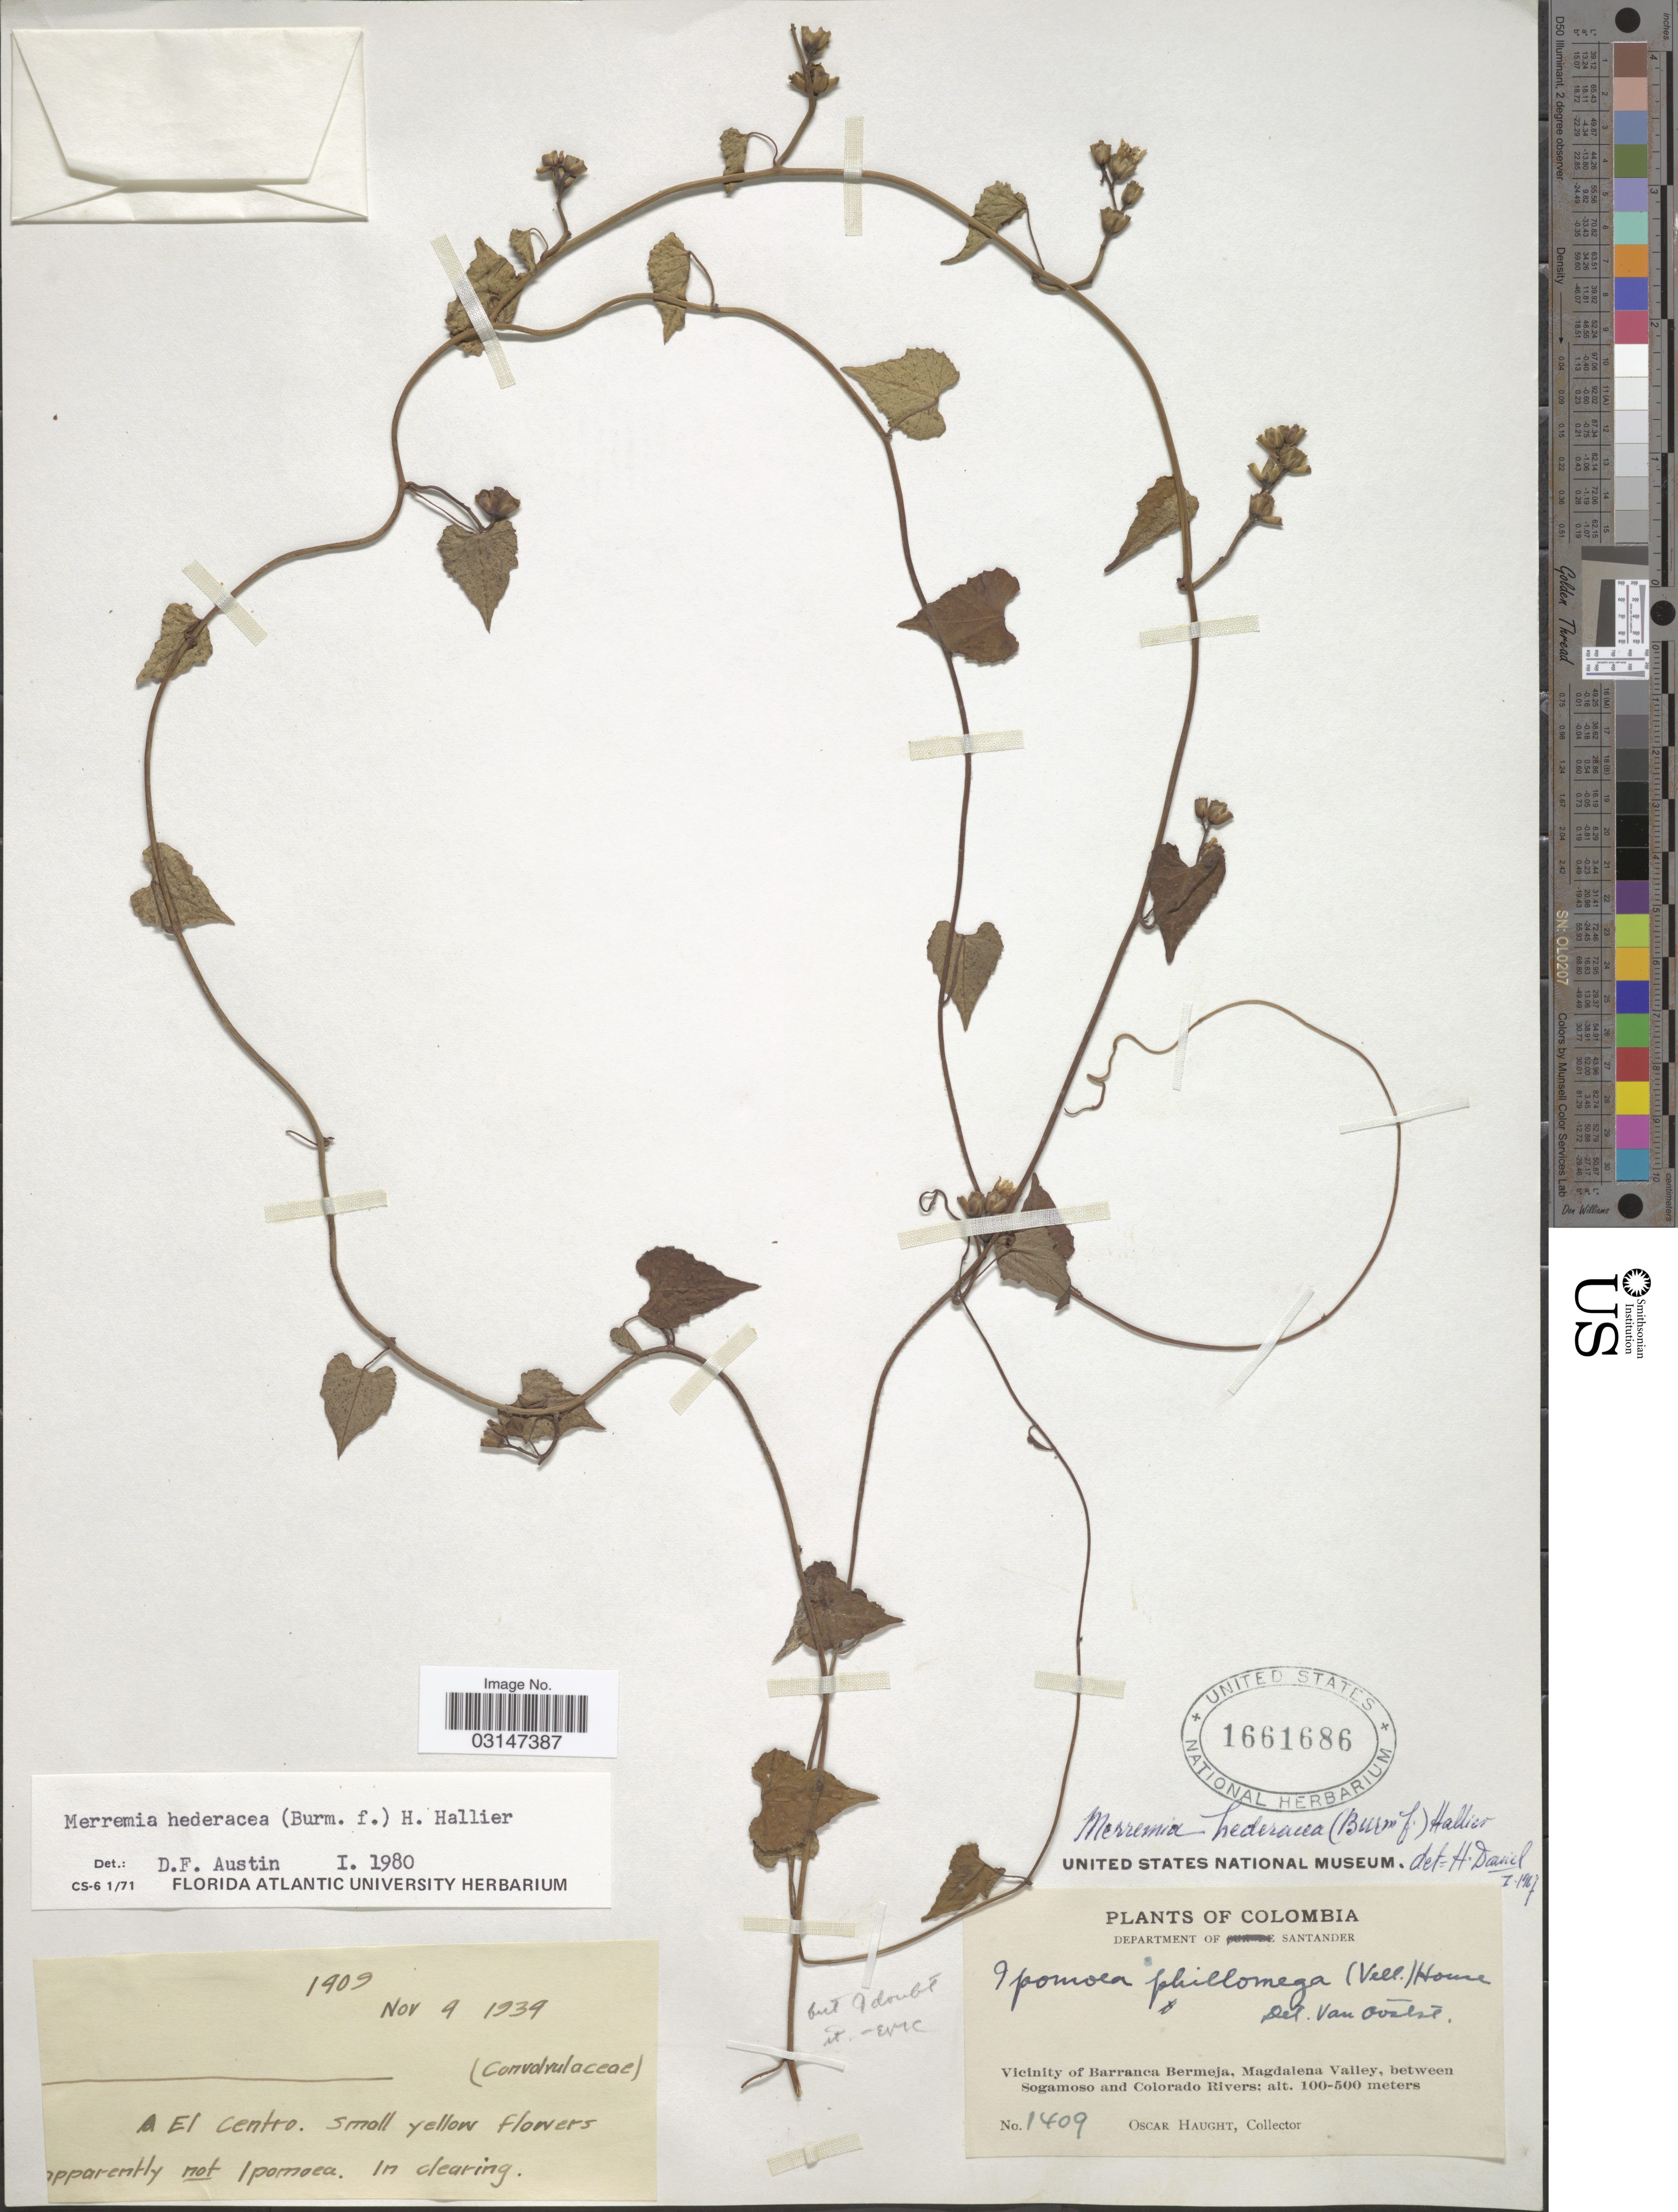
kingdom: Plantae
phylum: Tracheophyta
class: Magnoliopsida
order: Solanales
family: Convolvulaceae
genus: Merremia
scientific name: Merremia hederacea f. hederacea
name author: (Burm. f.) Hallier f.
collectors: O. Haught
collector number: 1409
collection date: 1934-11-04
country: Colombia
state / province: Santander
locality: Department of Santander, Vicinity of Barranca Bermeja, Magdalena Valley, between Sogamoso and Colorado Rivers. El Centro.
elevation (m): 100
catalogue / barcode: US 1661686